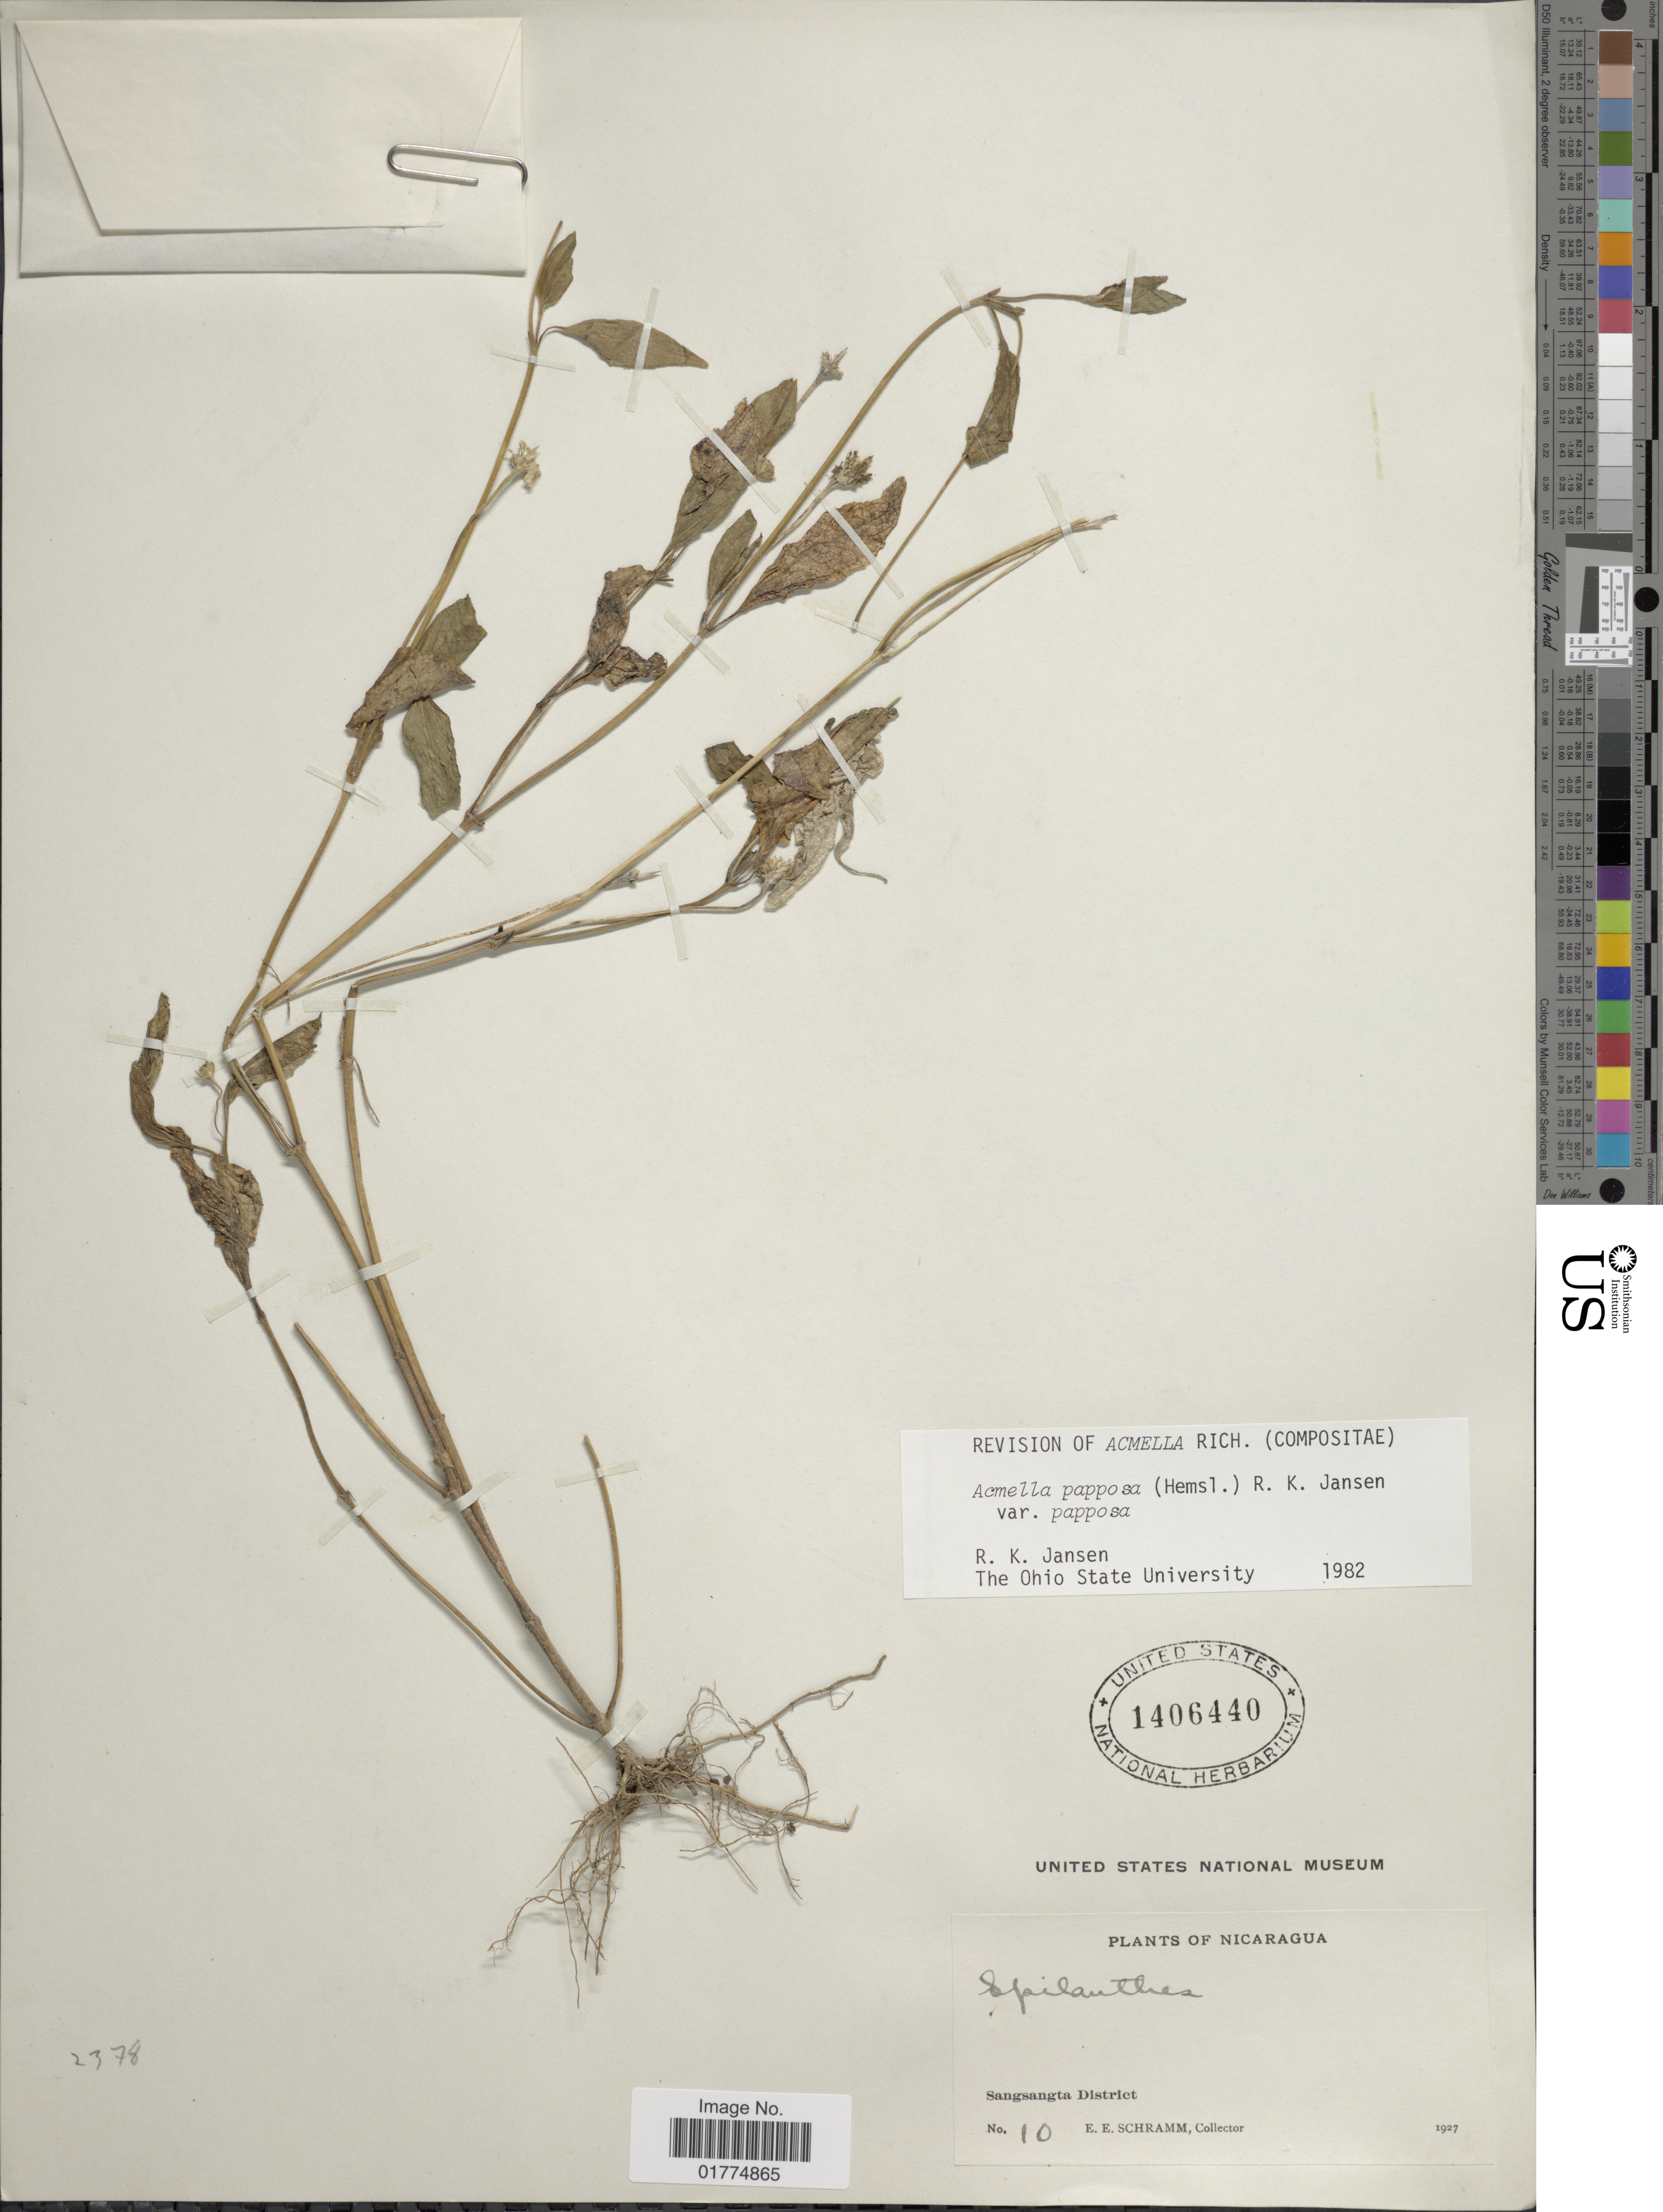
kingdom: Plantae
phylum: Tracheophyta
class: Magnoliopsida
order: Asterales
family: Asteraceae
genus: Acmella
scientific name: Acmella papposa var. papposa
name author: (Hemsl.) R.K. Jansen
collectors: E. Schramm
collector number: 10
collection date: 1927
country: Nicaragua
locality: Sangsangta District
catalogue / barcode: US 1406440